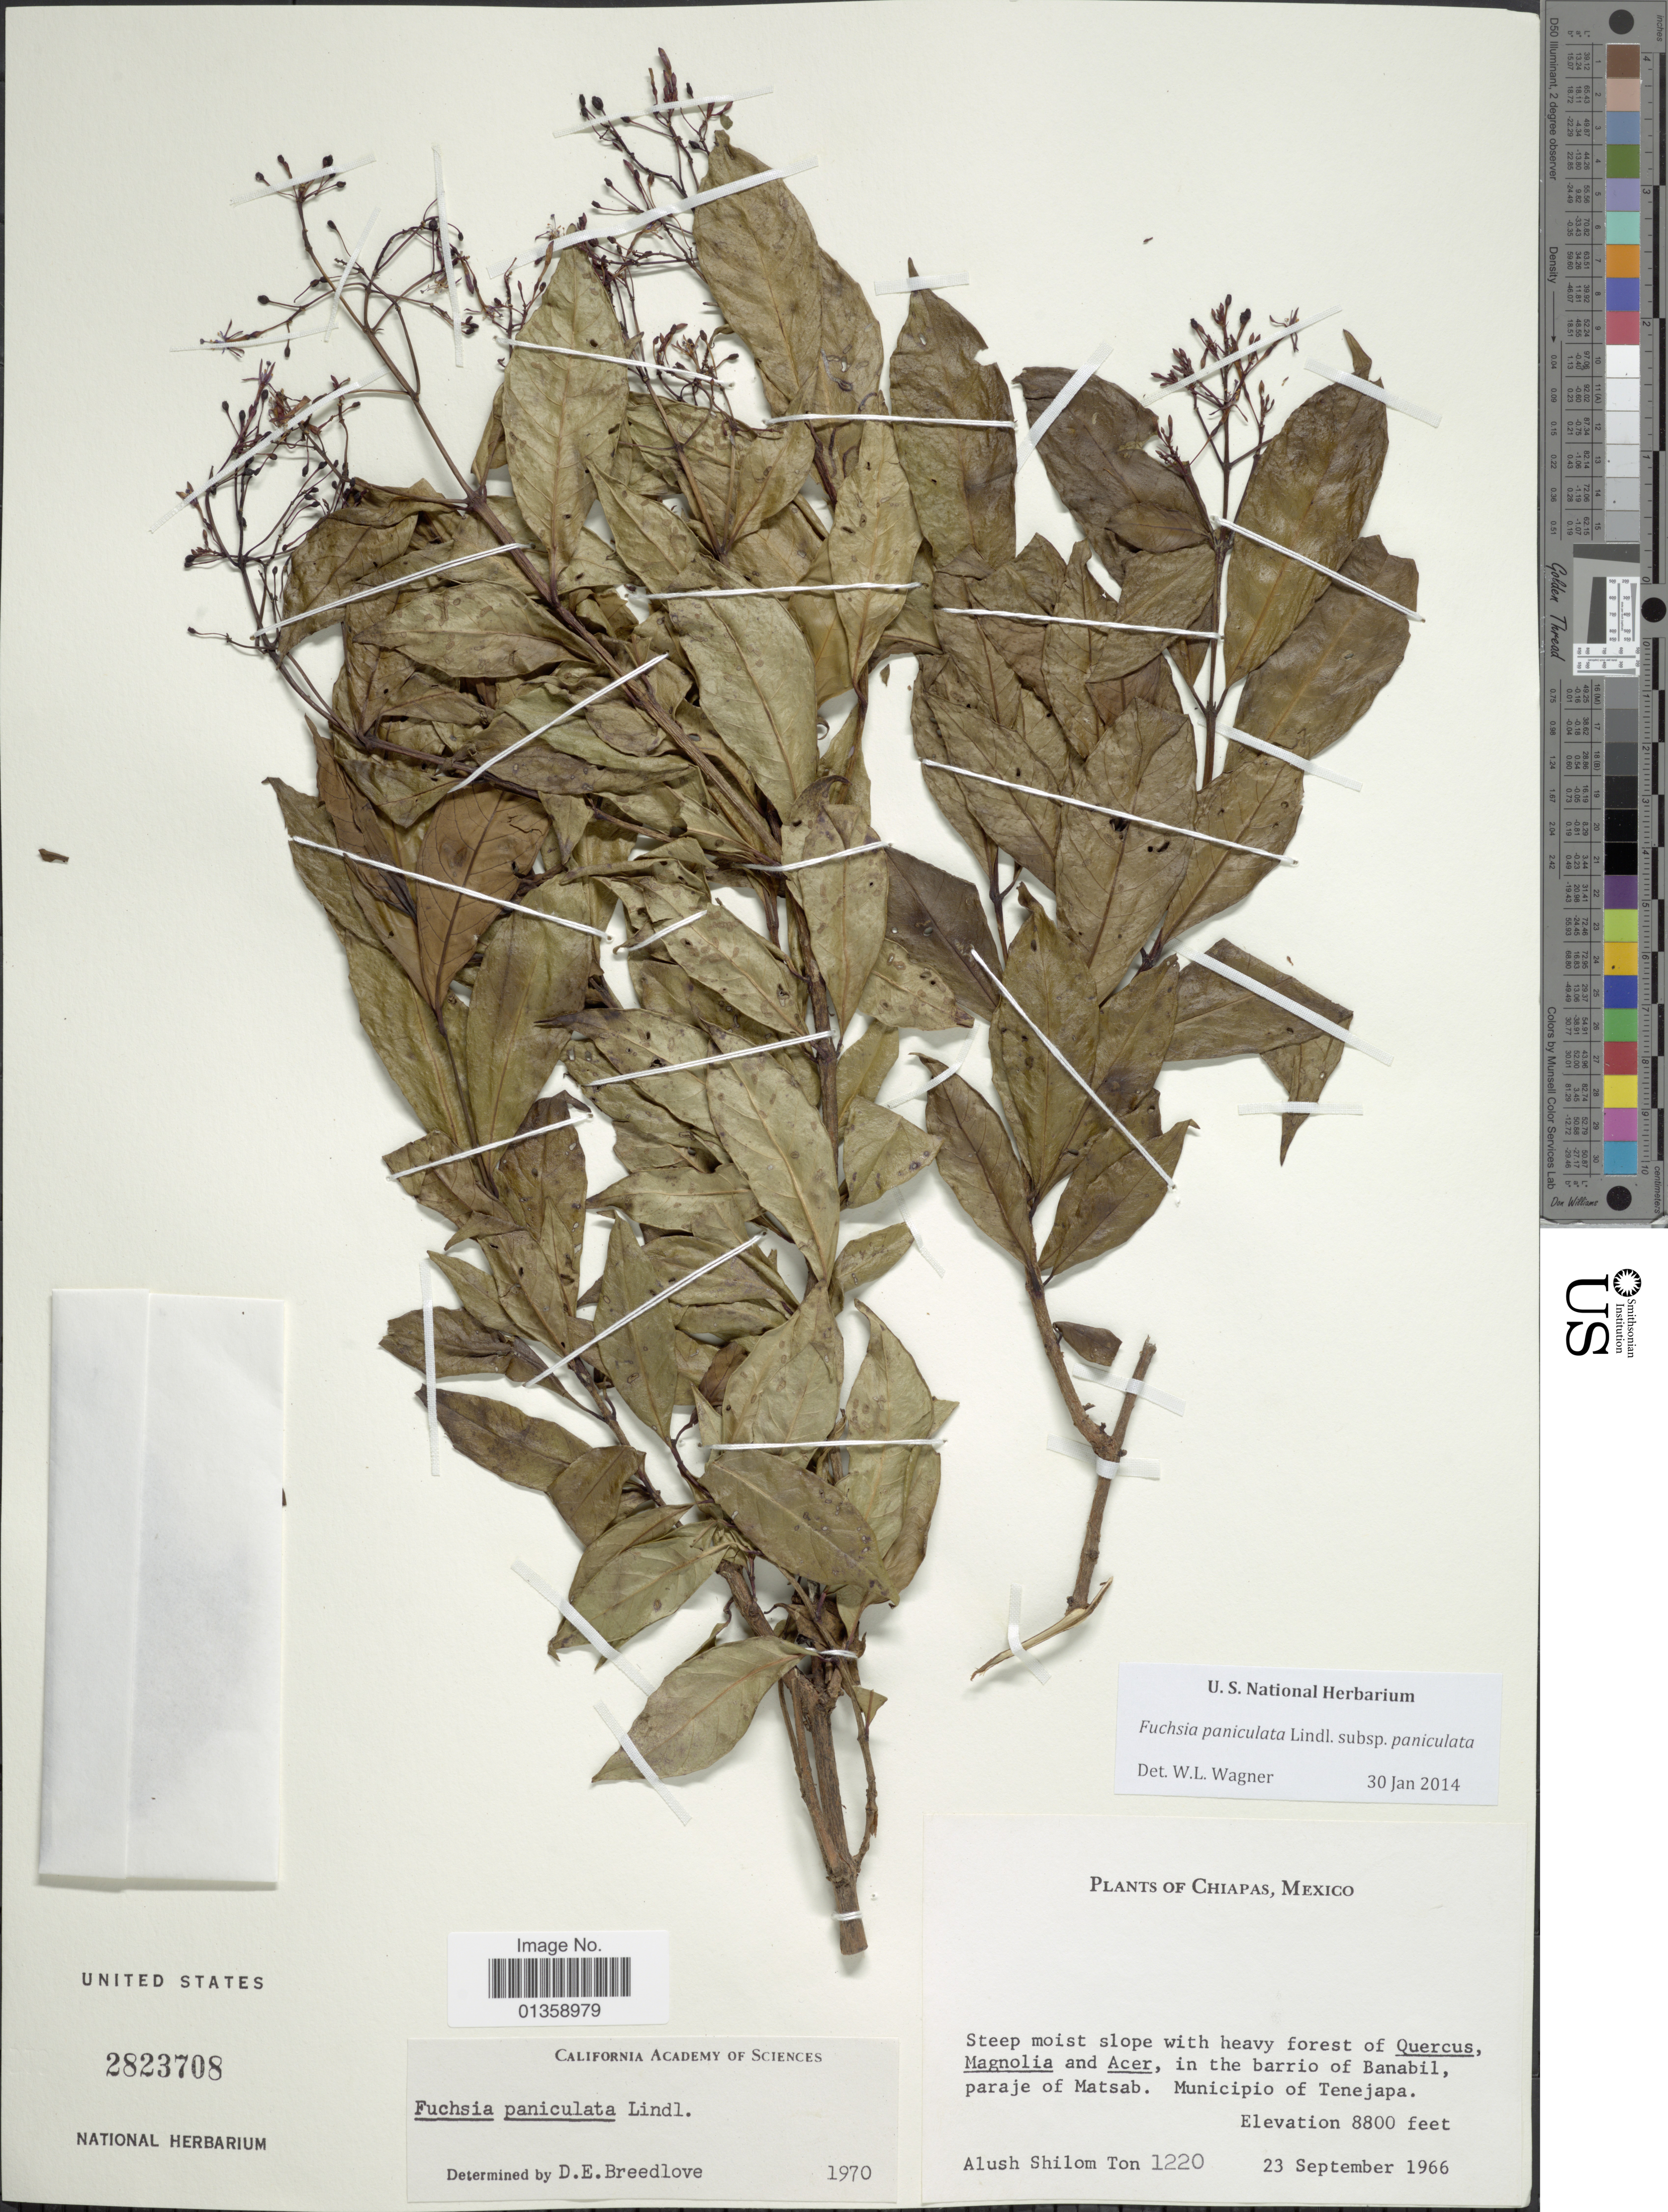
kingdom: Plantae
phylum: Tracheophyta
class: Magnoliopsida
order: Myrtales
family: Onagraceae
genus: Fuchsia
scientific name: Fuchsia paniculata subsp. paniculata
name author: Lindl.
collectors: A. S. Ton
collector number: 1220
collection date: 1966-09-23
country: Mexico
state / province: Chiapas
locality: In the barrio of Banabil, paraje of Matsab. Municipio of Tenejapa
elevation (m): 2682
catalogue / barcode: US 2823708